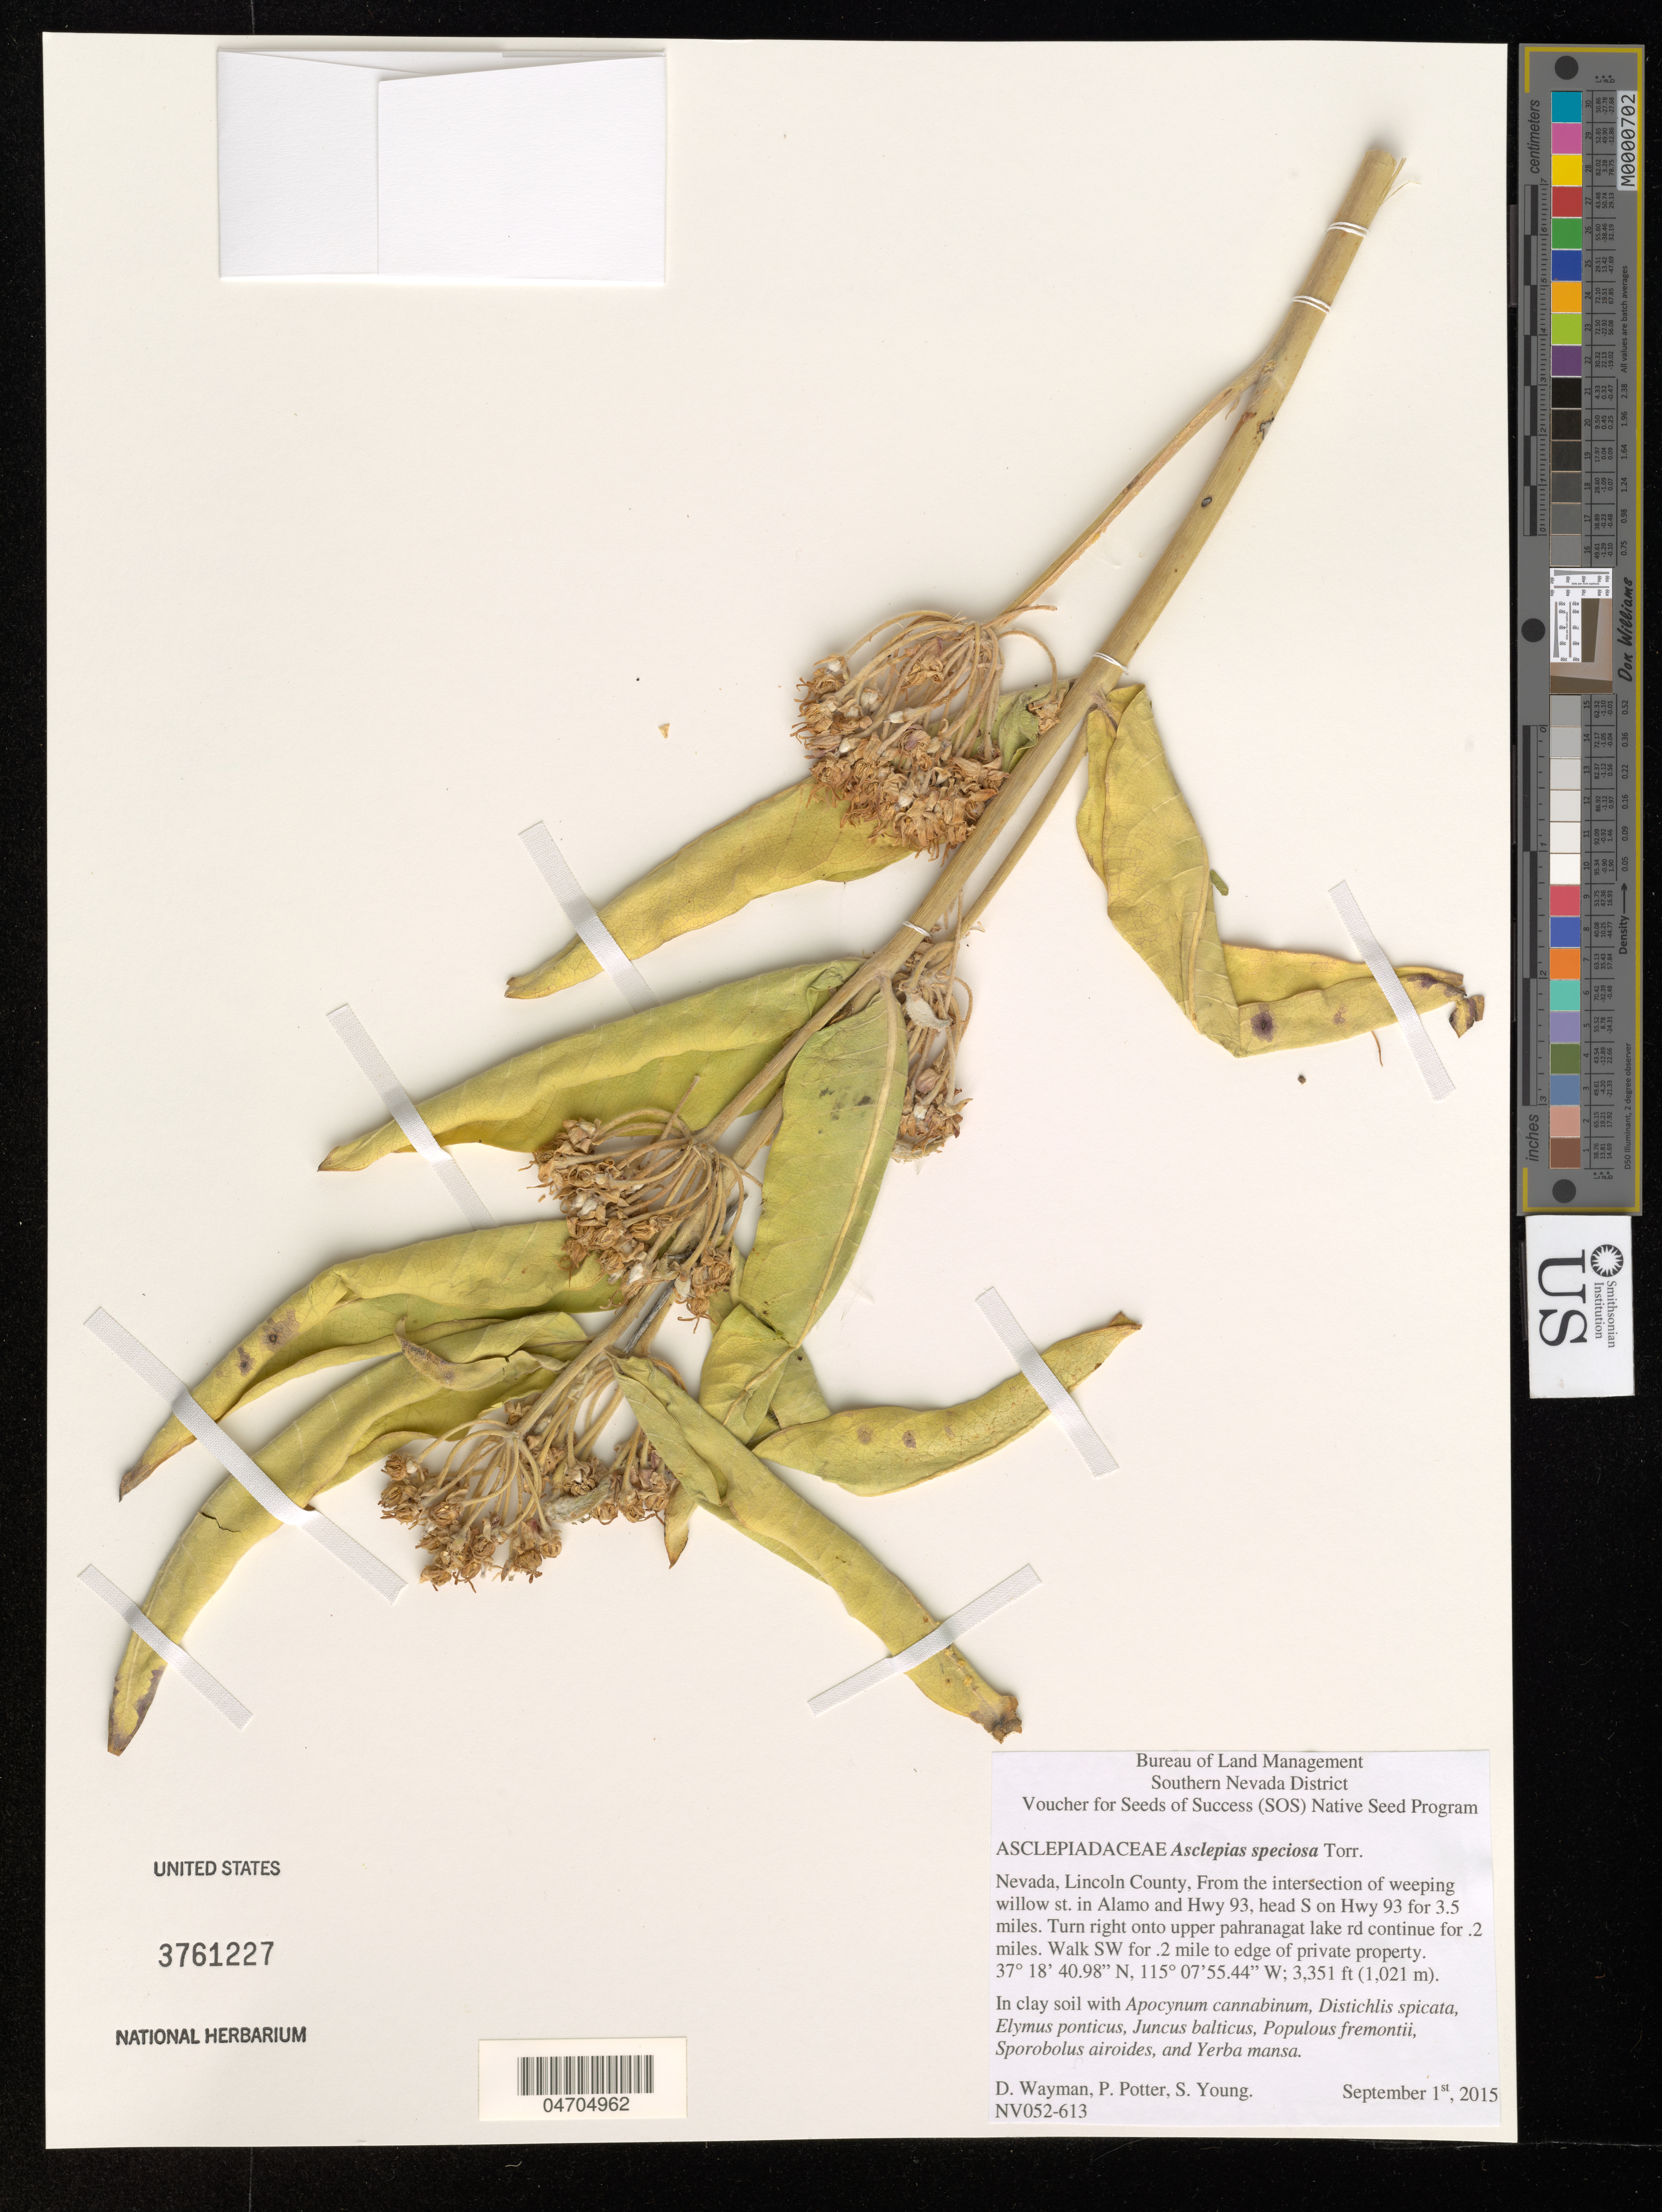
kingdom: Plantae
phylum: Tracheophyta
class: Magnoliopsida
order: Gentianales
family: Apocynaceae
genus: Asclepias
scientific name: Asclepias speciosa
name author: Torr.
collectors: D. Wayman, P. Potter & S. Young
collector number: NV052-613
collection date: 2015-09-01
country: United States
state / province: Nevada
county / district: Lincoln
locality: Southern Nevada District. Lincoln County. From the intersection of weeping willow st. in Alamo and Hwy 93, head S on Hwy 93 for 3.5 miles. Turn right onto upper pahranagat lake rd continue for .2 miles. Walk SW for .2 mile to edge of private property.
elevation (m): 1021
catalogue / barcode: US 3761227